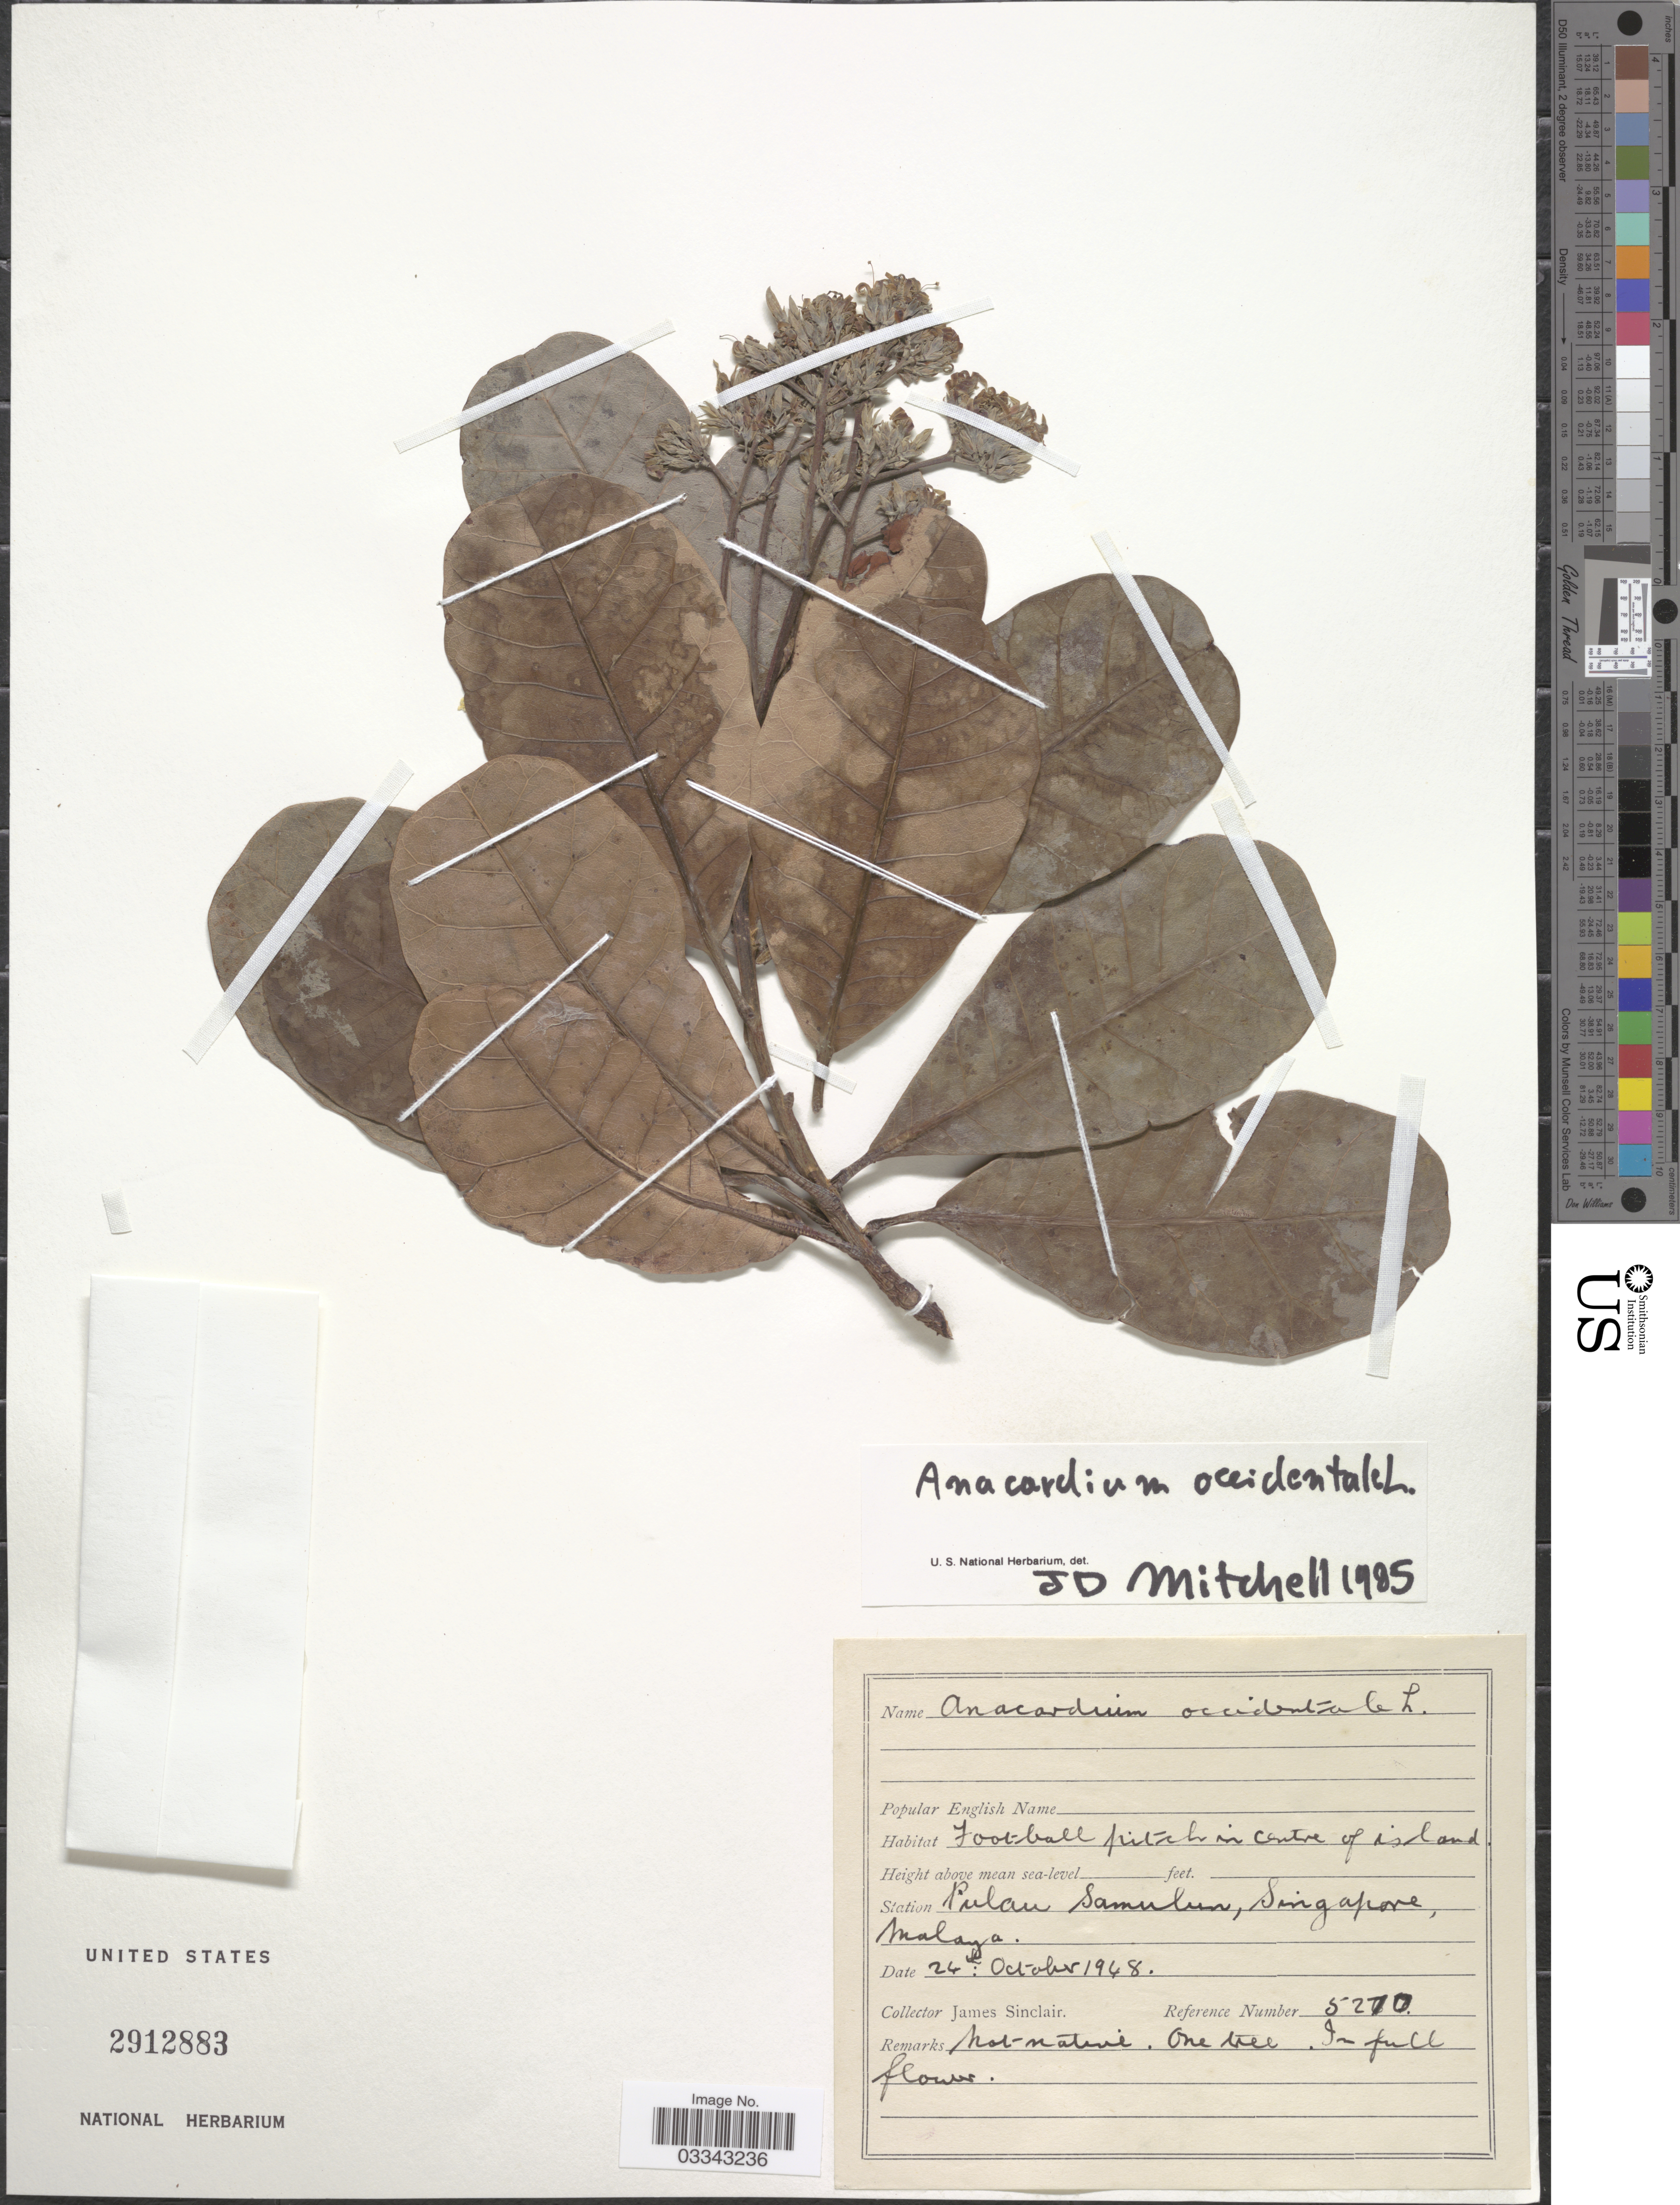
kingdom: Plantae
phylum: Tracheophyta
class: Magnoliopsida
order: Sapindales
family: Anacardiaceae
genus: Anacardium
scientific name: Anacardium occidentale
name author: L.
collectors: J. Sinclair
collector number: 5270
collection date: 1948-10-24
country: Singapore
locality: Station Pulau Samulun, Malaya.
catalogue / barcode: US 2912883